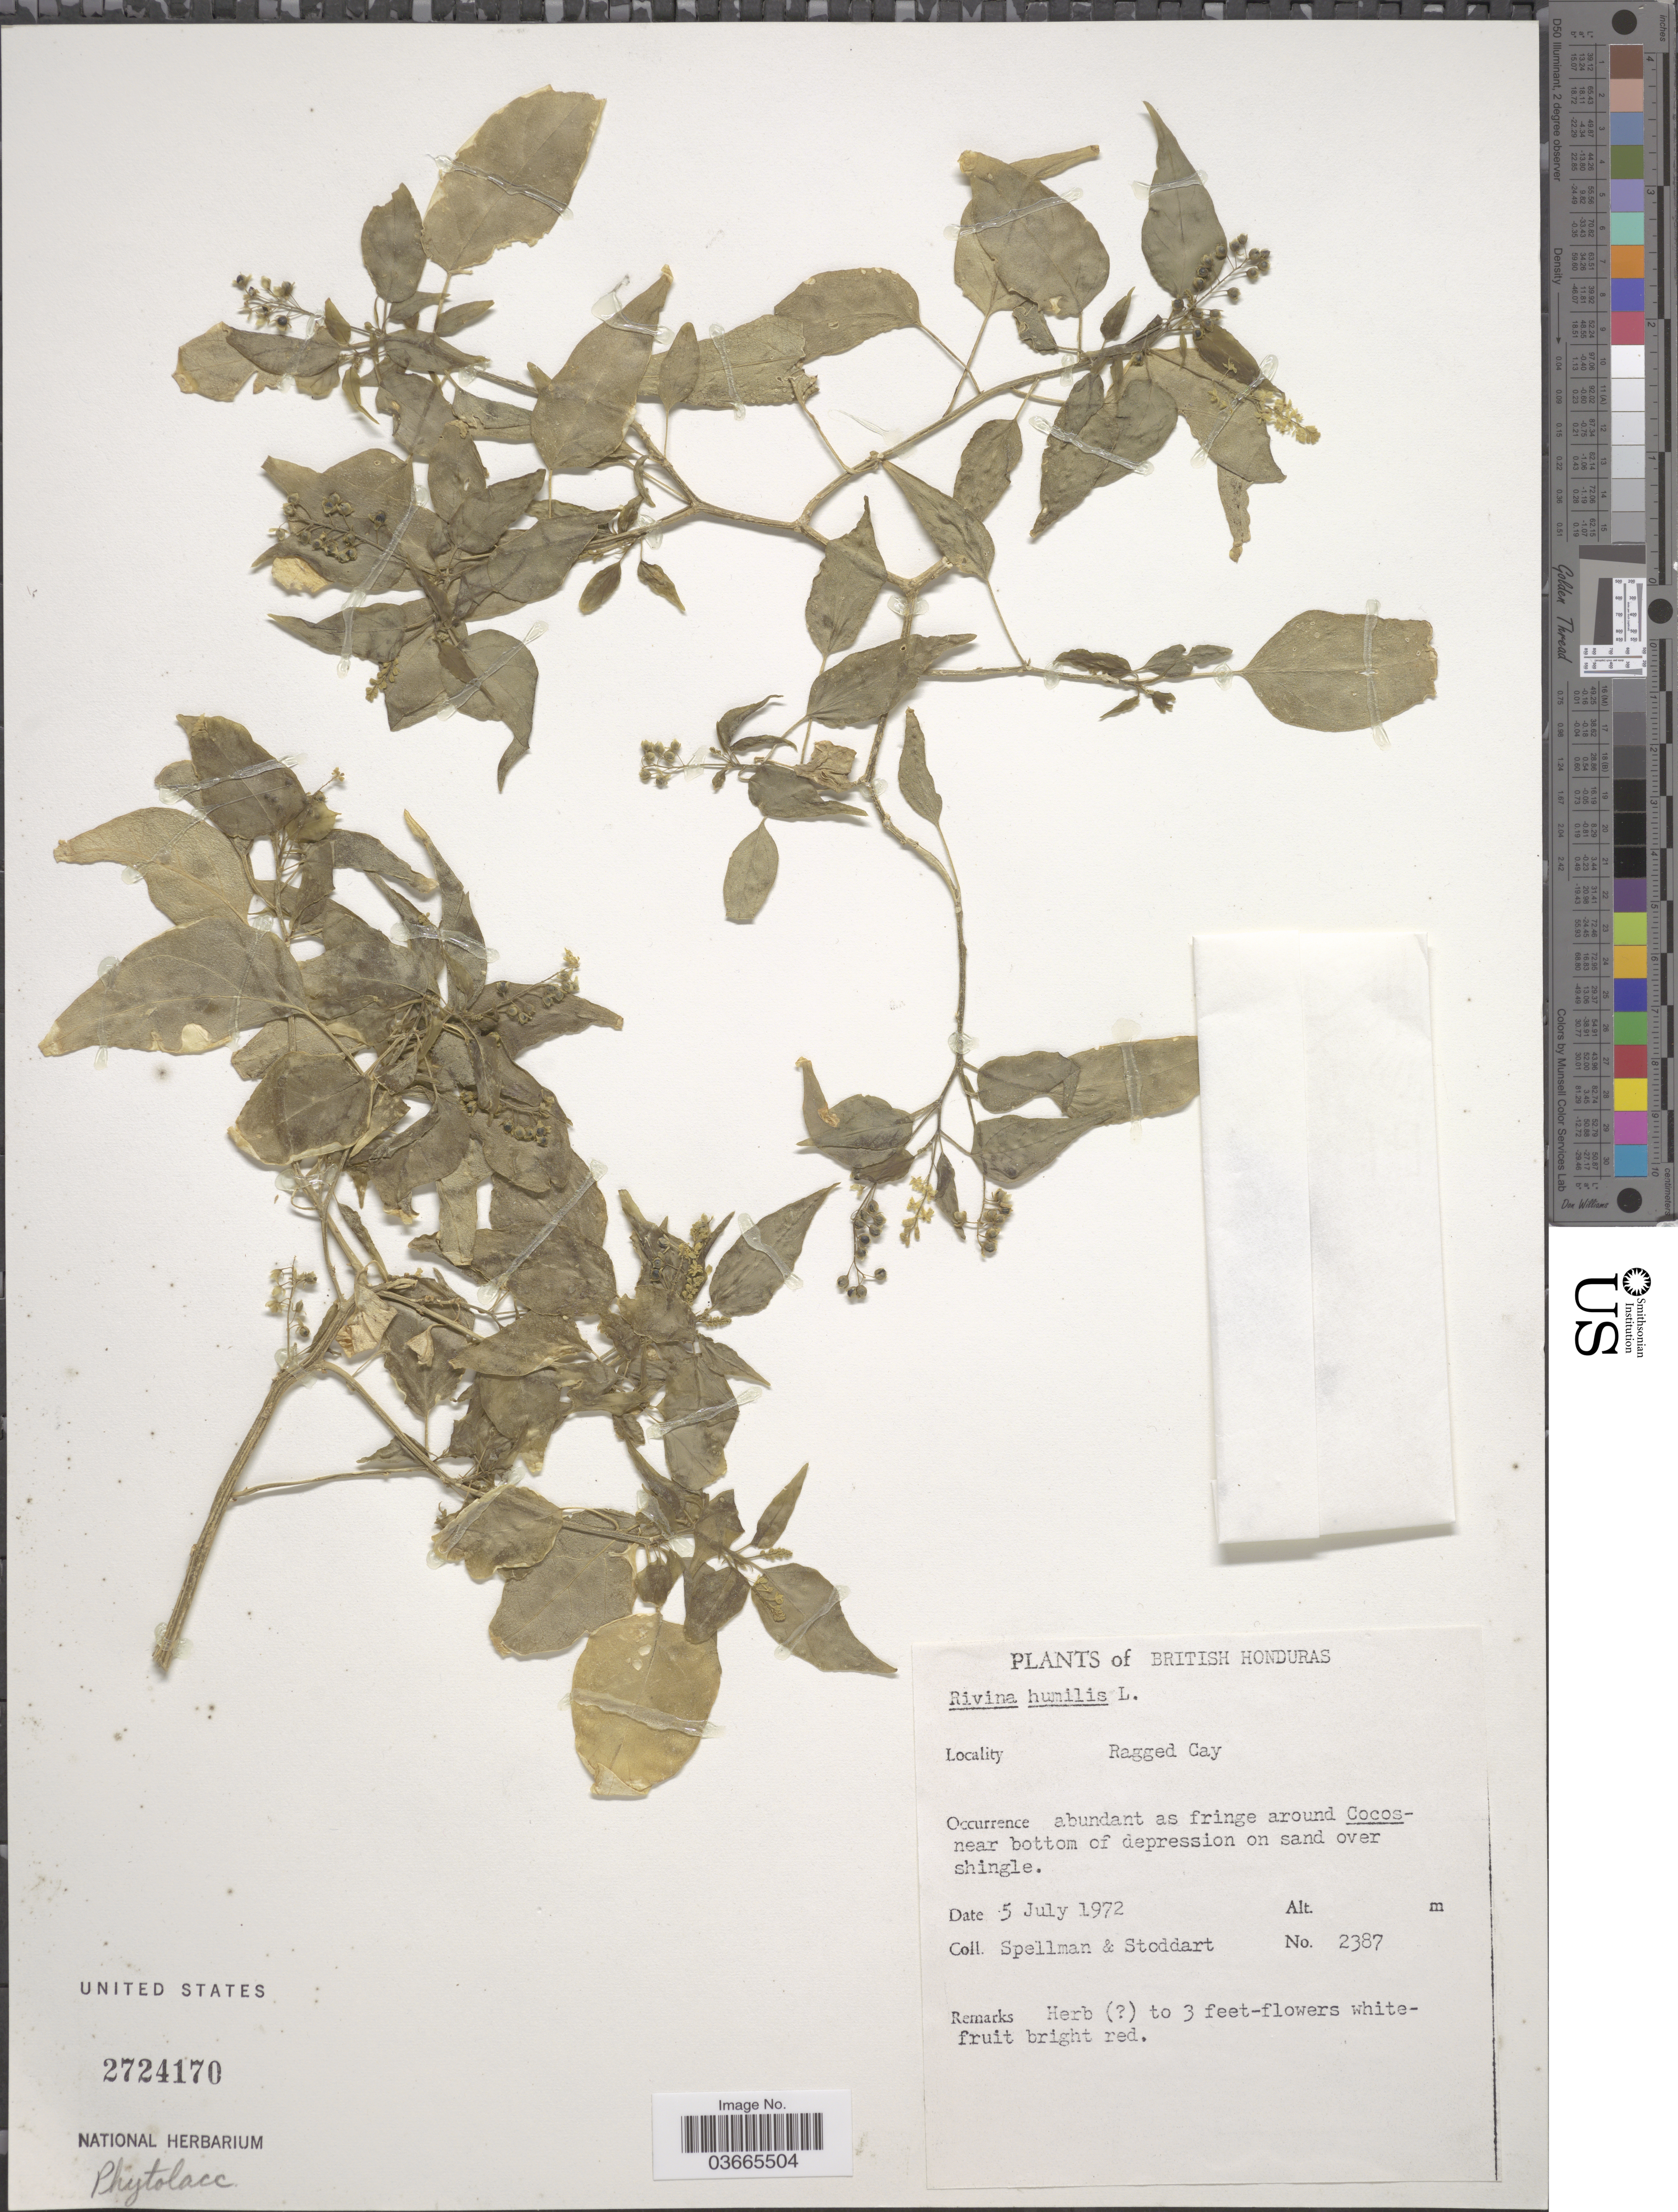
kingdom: Plantae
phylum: Tracheophyta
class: Magnoliopsida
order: Caryophyllales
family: Phytolaccaceae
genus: Rivina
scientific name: Rivina humilis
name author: L.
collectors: Spellman, -- & -. Stoddart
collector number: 2387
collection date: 1972-07-05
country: Belize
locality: British Honduras. Ragged Cay.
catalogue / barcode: US 2724170